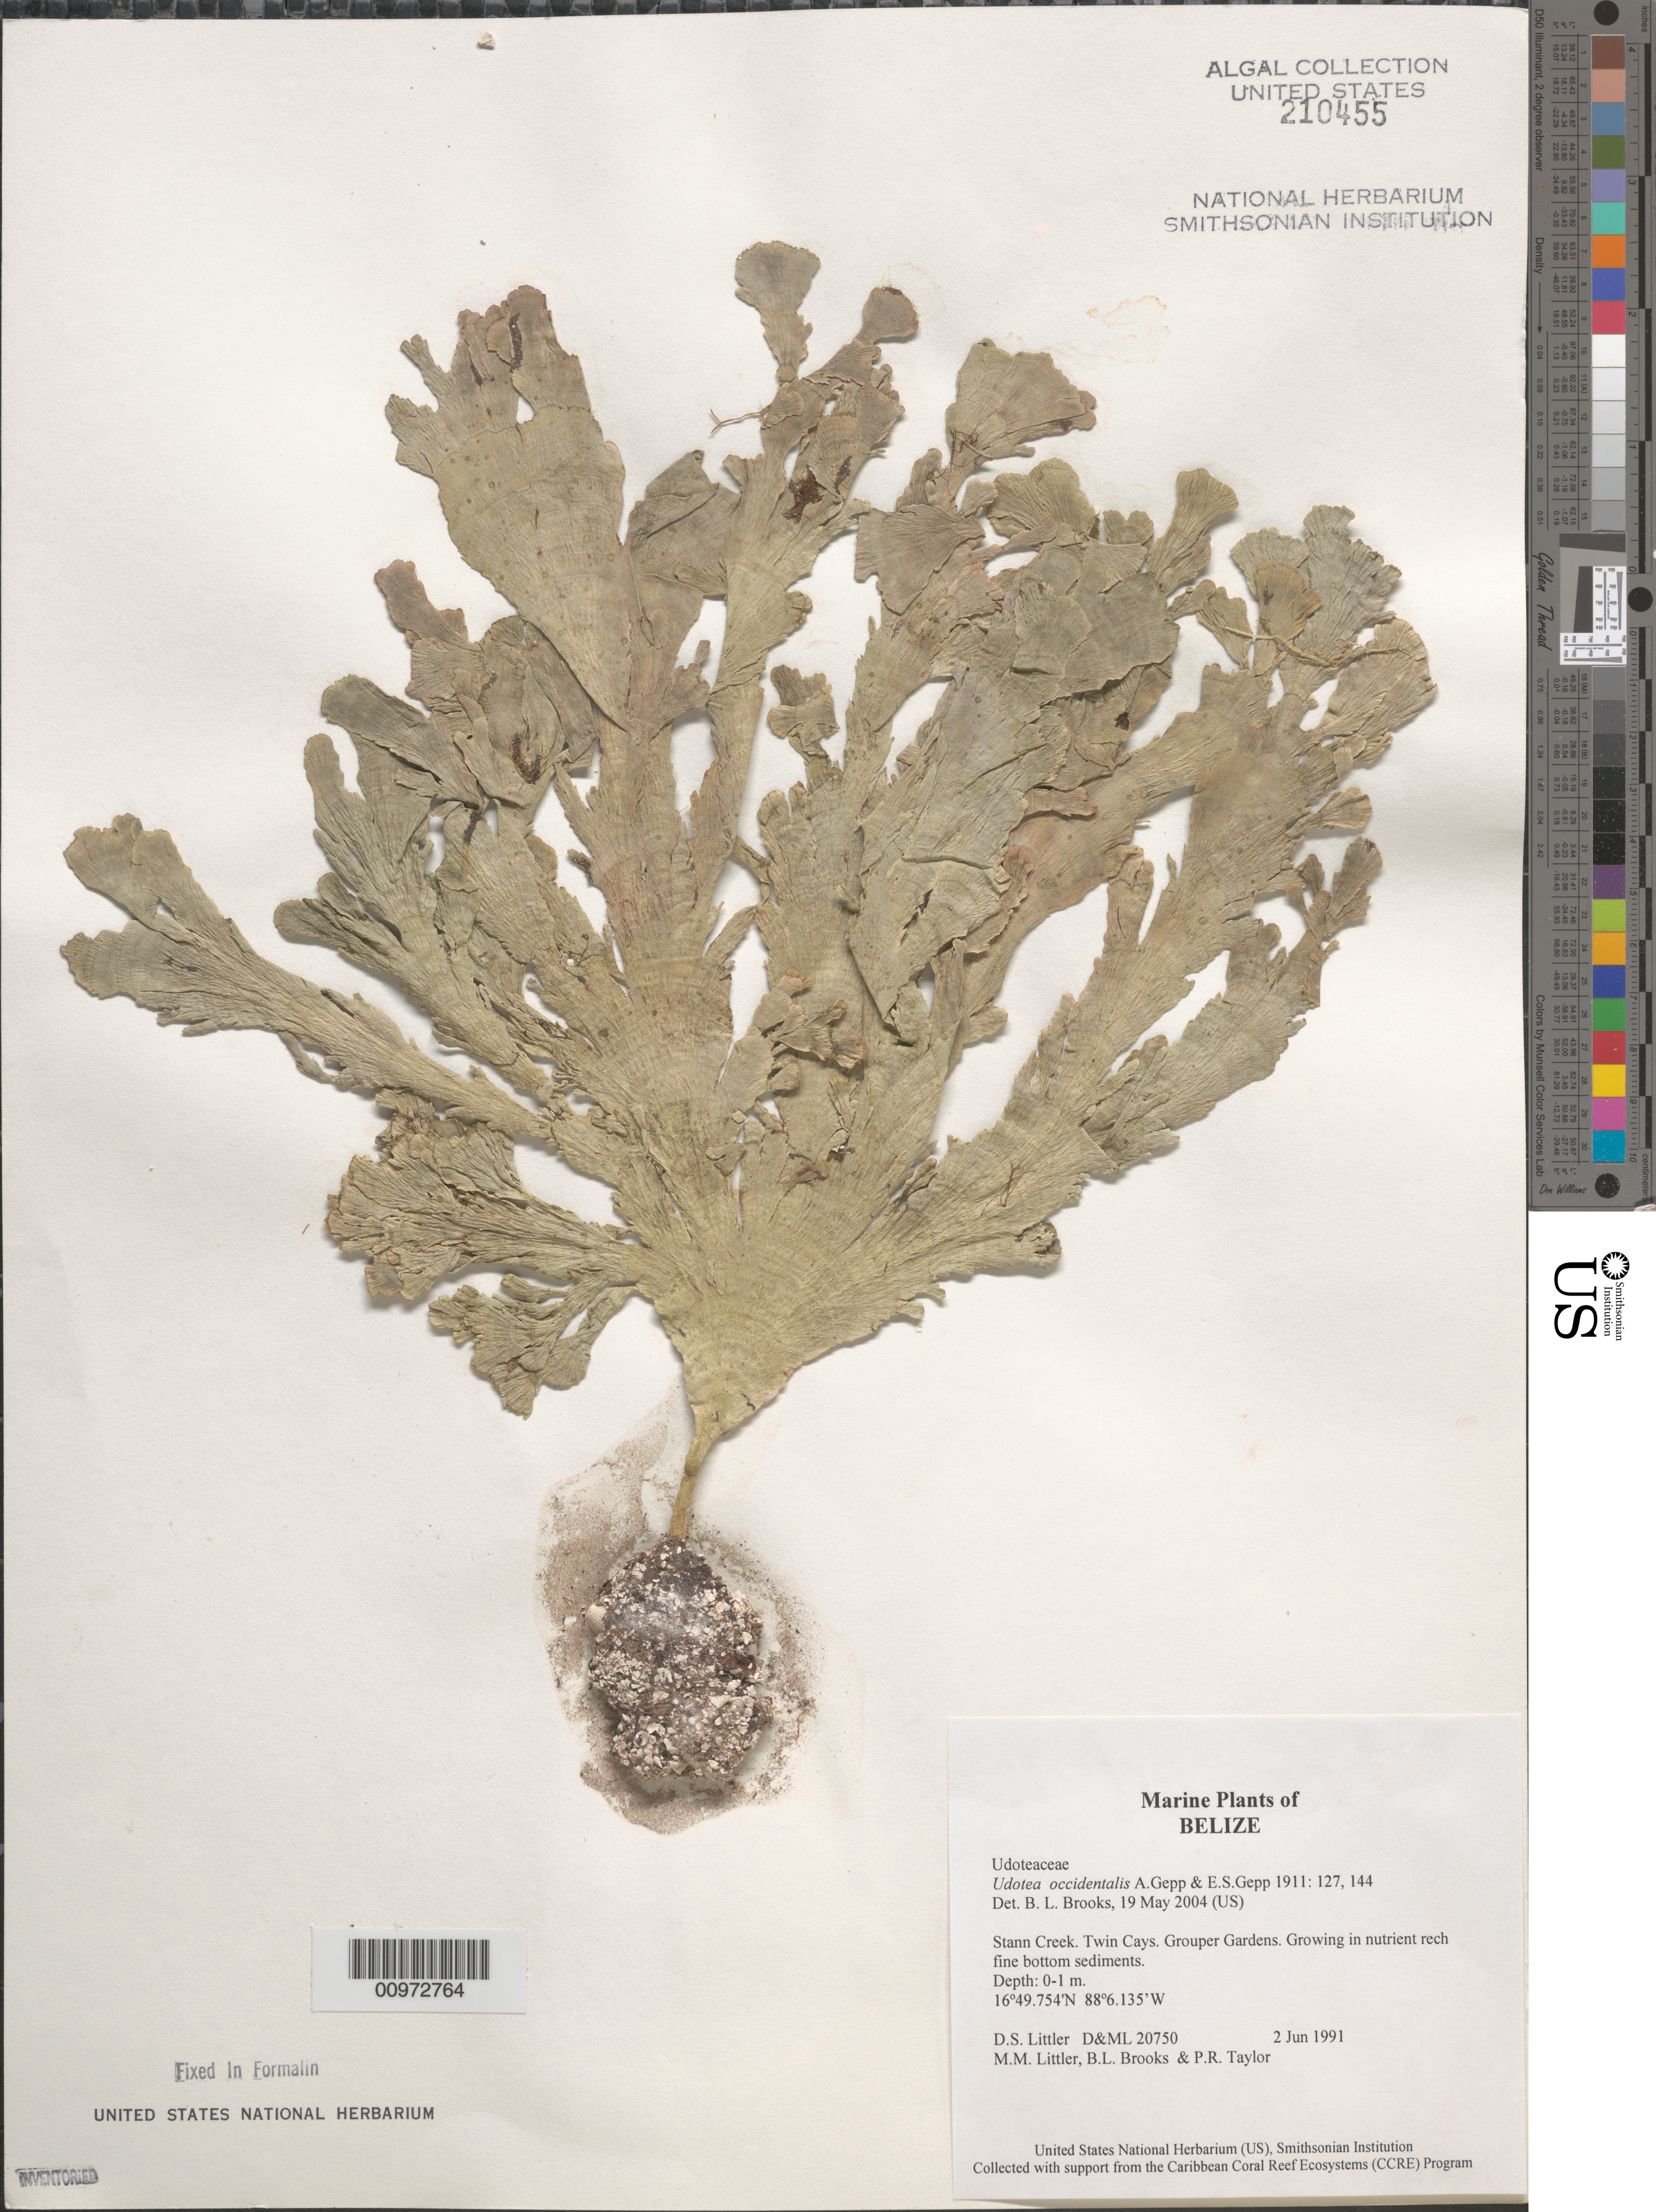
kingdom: Plantae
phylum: Chlorophyta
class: Ulvophyceae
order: Bryopsidales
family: Udoteaceae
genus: Udotea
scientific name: Udotea occidentalis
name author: A. Gepp & E. Gepp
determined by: Brooks, B. L., (BOT), Smithsonian Institution - National Museum of Natural History (UNITED STATES)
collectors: D. S. Littler, M. M. Littler, B. Brooks & P. R. Taylor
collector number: D&ML 20750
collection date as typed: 02 Jun 1991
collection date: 1991-06-02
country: Belize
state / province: Stann Creek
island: Twin Cays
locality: Grouper Gardens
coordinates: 16 49.754'N, 88 6.135'W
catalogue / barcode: US 210455